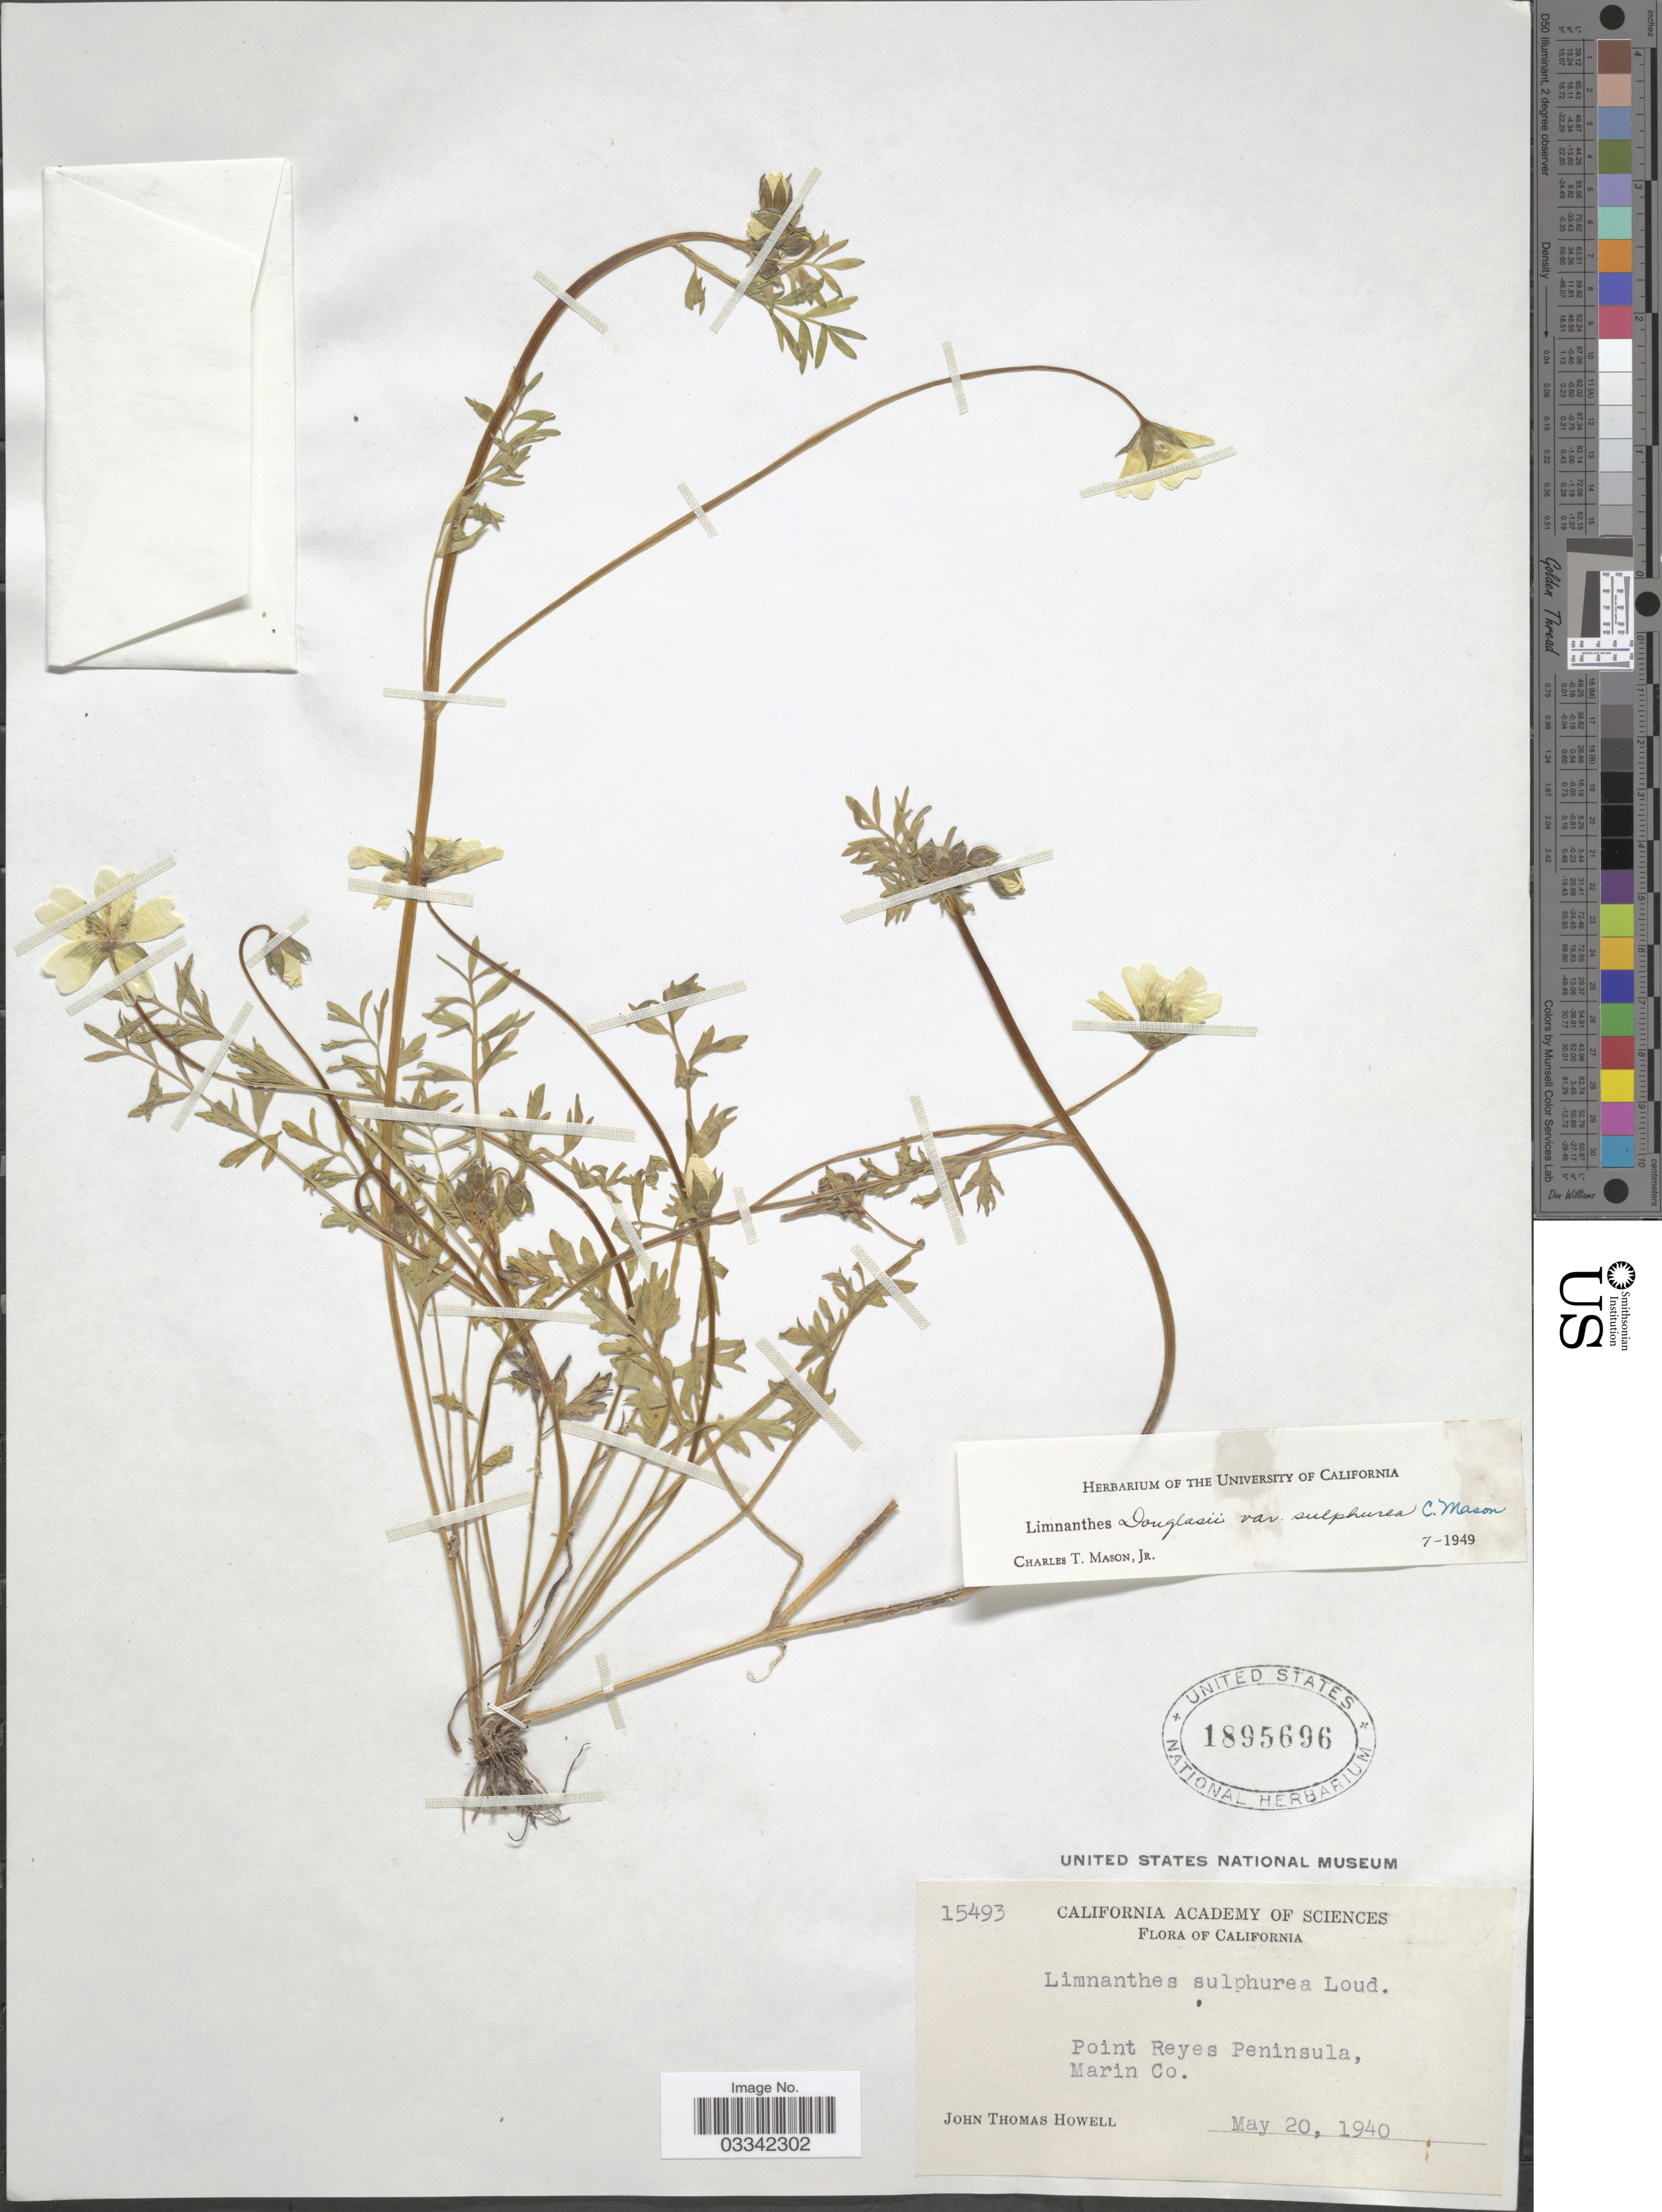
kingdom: Plantae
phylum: Tracheophyta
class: Magnoliopsida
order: Brassicales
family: Limnanthaceae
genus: Limnanthes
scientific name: Limnanthes douglasii subsp. sulphurea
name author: (C.T. Mason) C.T. Mason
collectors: J. T. Howell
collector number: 15493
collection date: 1940-05-20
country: United States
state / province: California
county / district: Marin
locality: Point Reyes Peninsula, Marin Co.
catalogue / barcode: US 1895696